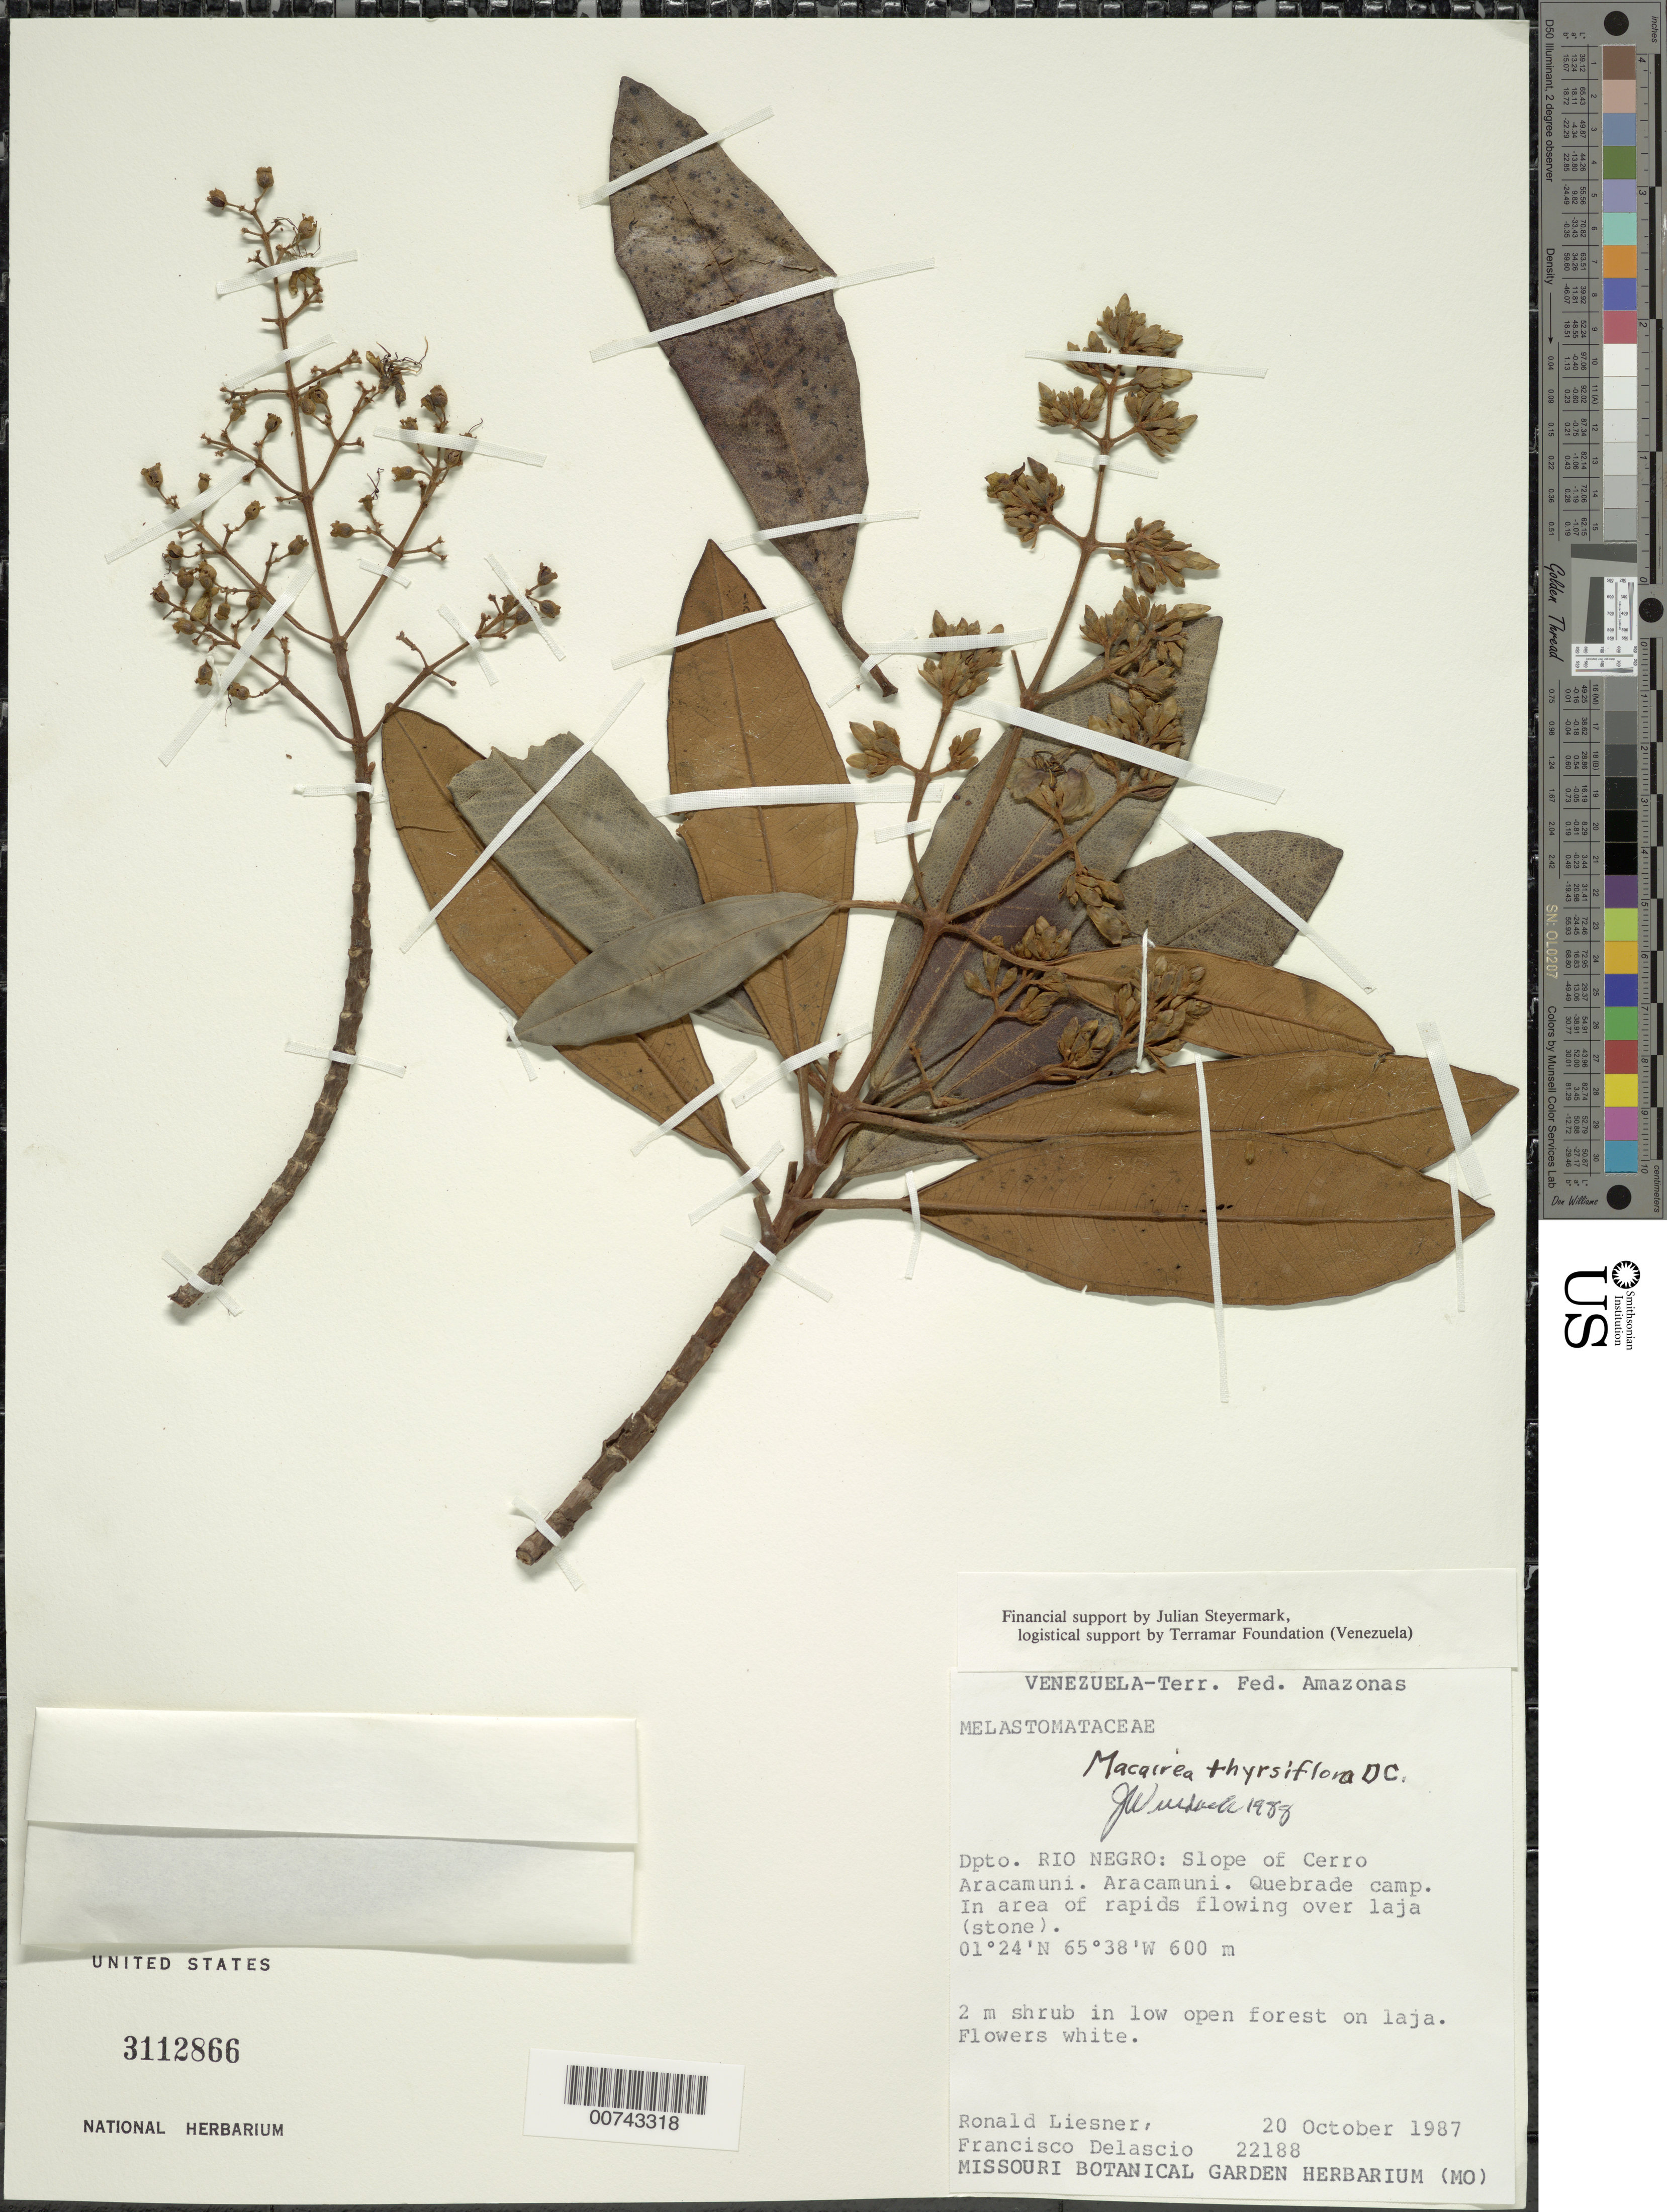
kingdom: Plantae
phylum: Tracheophyta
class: Magnoliopsida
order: Myrtales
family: Melastomataceae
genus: Macairea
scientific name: Macairea thyrsiflora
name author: DC.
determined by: Nunes da Silva, Diego, (RB), Jardim Botanico do Rio de Janeiro - Herbario (BRAZIL)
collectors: R. L. Liesner & F. Delascio C.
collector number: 22188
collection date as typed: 20-Oct-87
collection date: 1987-10-20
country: Venezuela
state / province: Amazonas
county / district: Río Negro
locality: Cerro Aracamuni, slope, Quebrada camp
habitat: Low open forest on laja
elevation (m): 600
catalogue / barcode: US 3112866